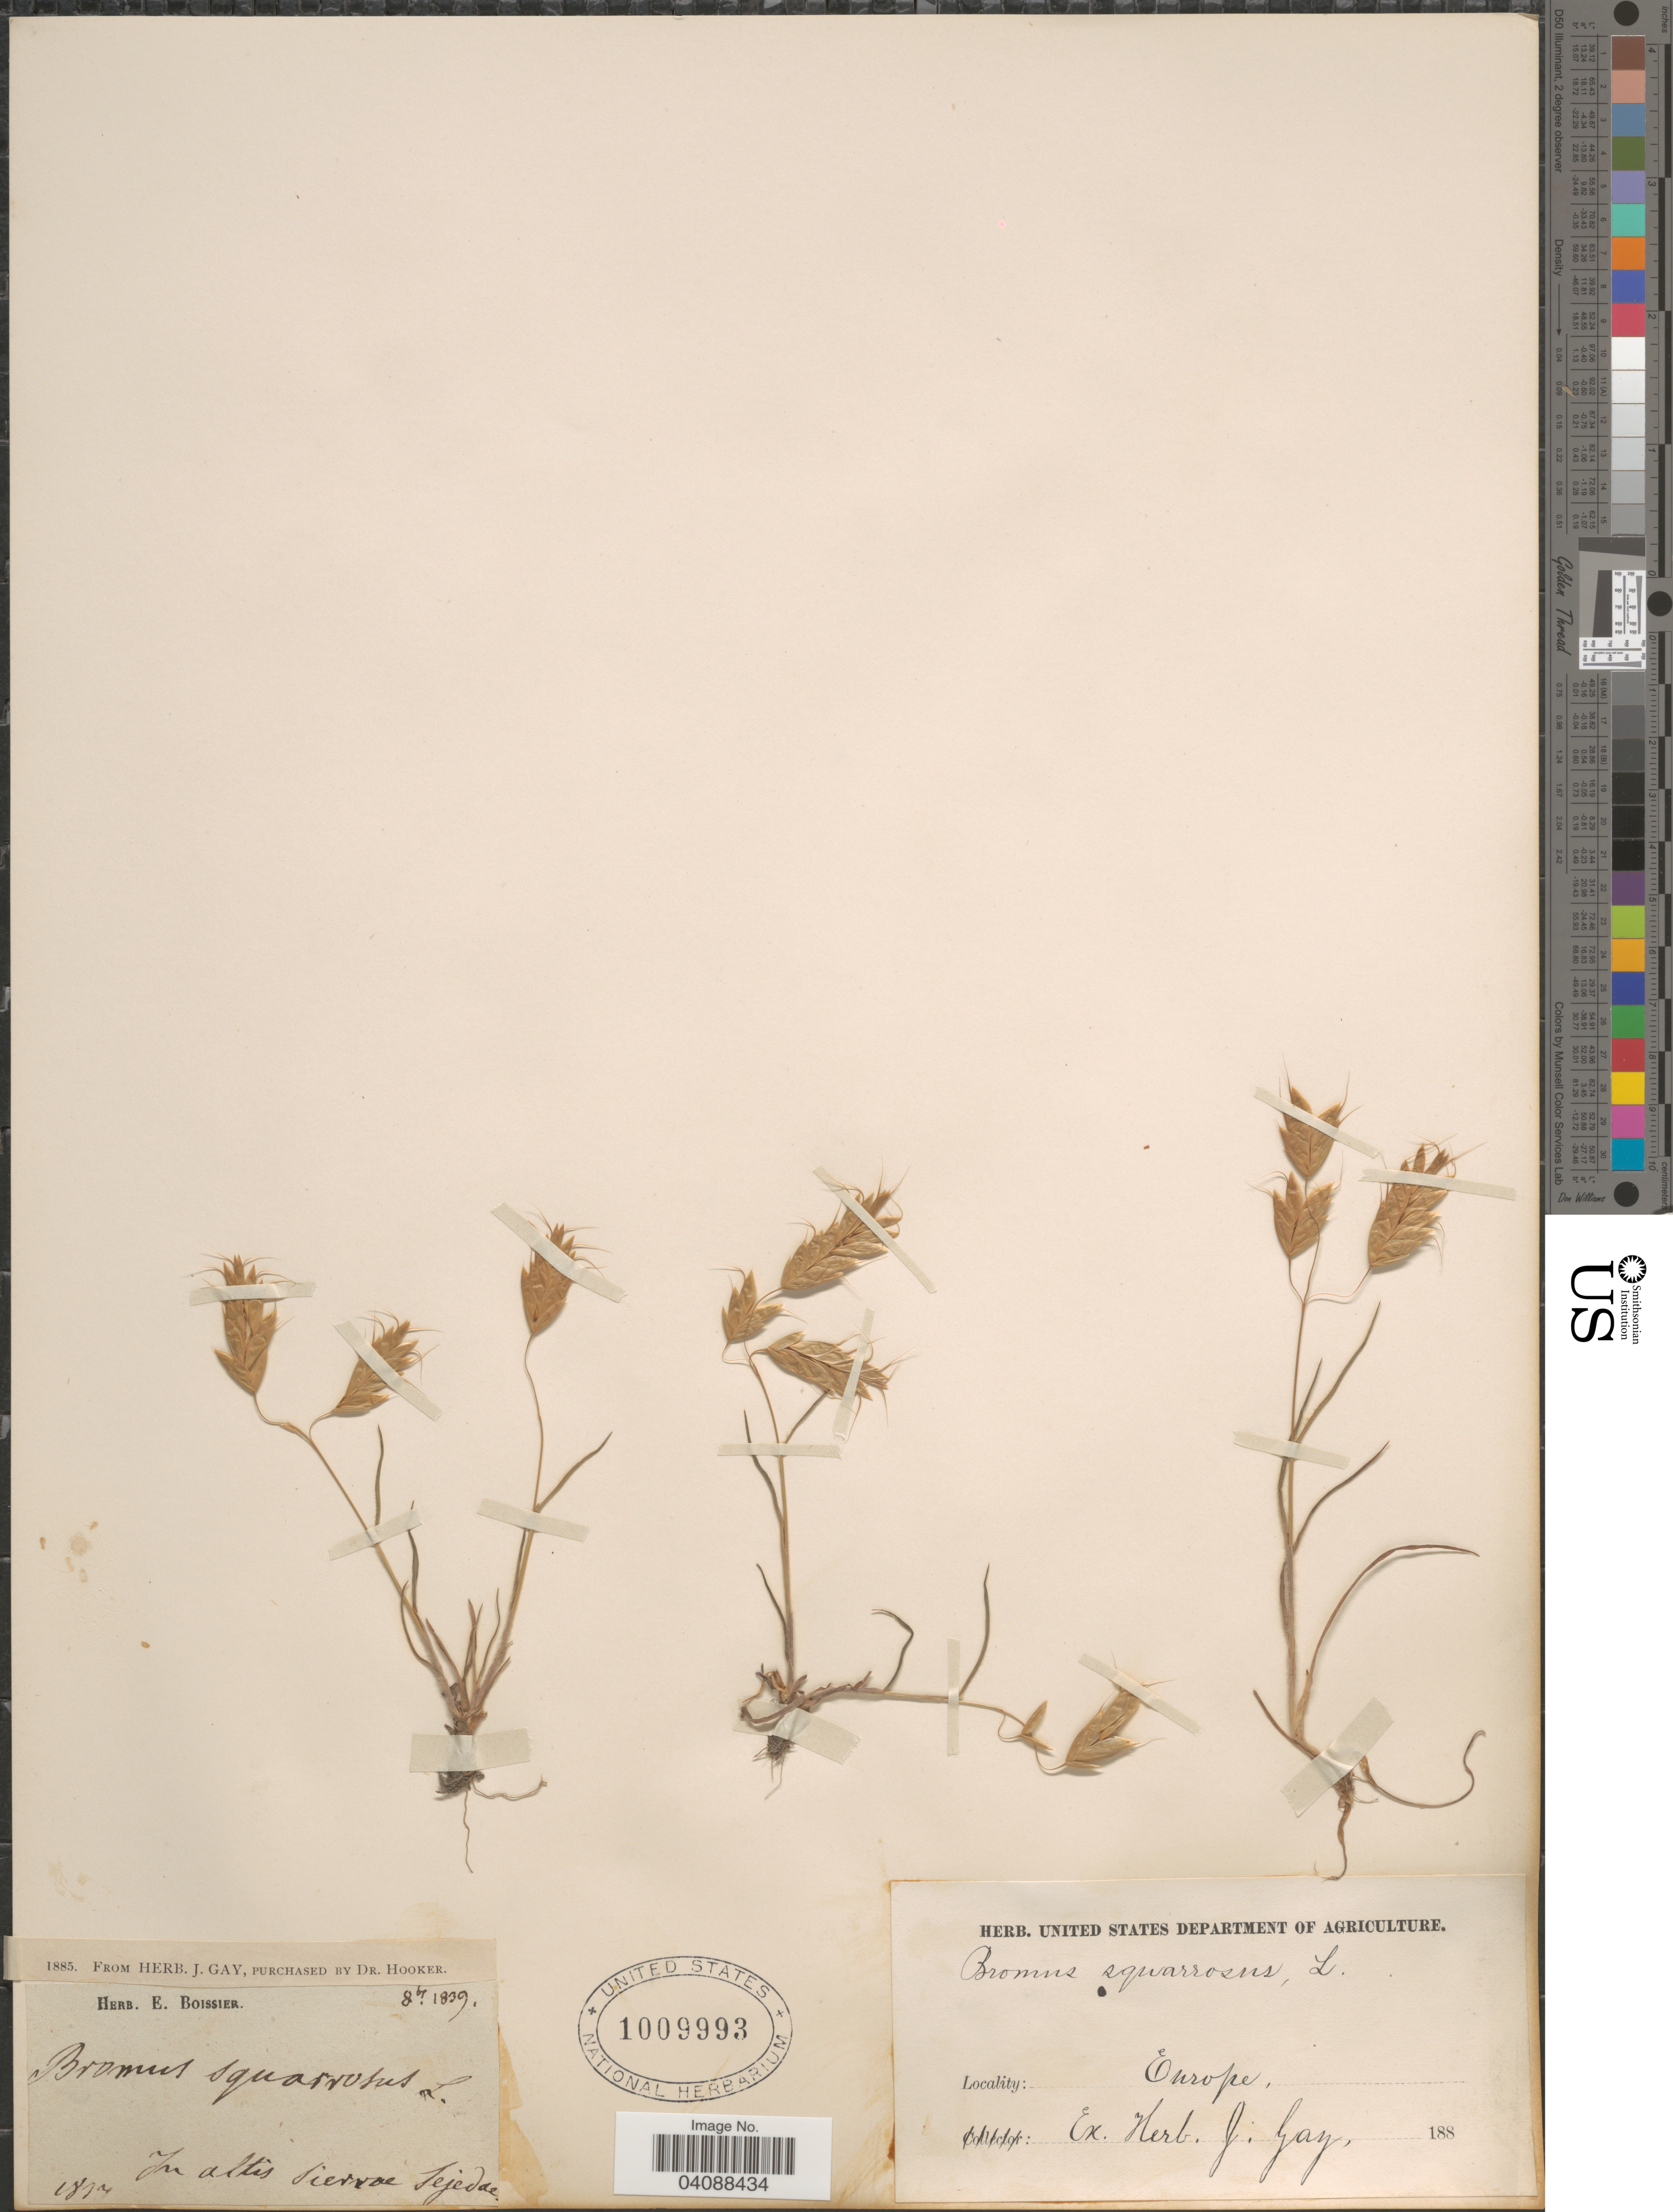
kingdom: Plantae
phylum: Tracheophyta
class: Liliopsida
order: Poales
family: Poaceae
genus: Bromus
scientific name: Bromus squarrosus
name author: L.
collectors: ex herb. J. Gay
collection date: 1837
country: Spain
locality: In allis Sierrae Tejedae. Europe.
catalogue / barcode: US 1009993